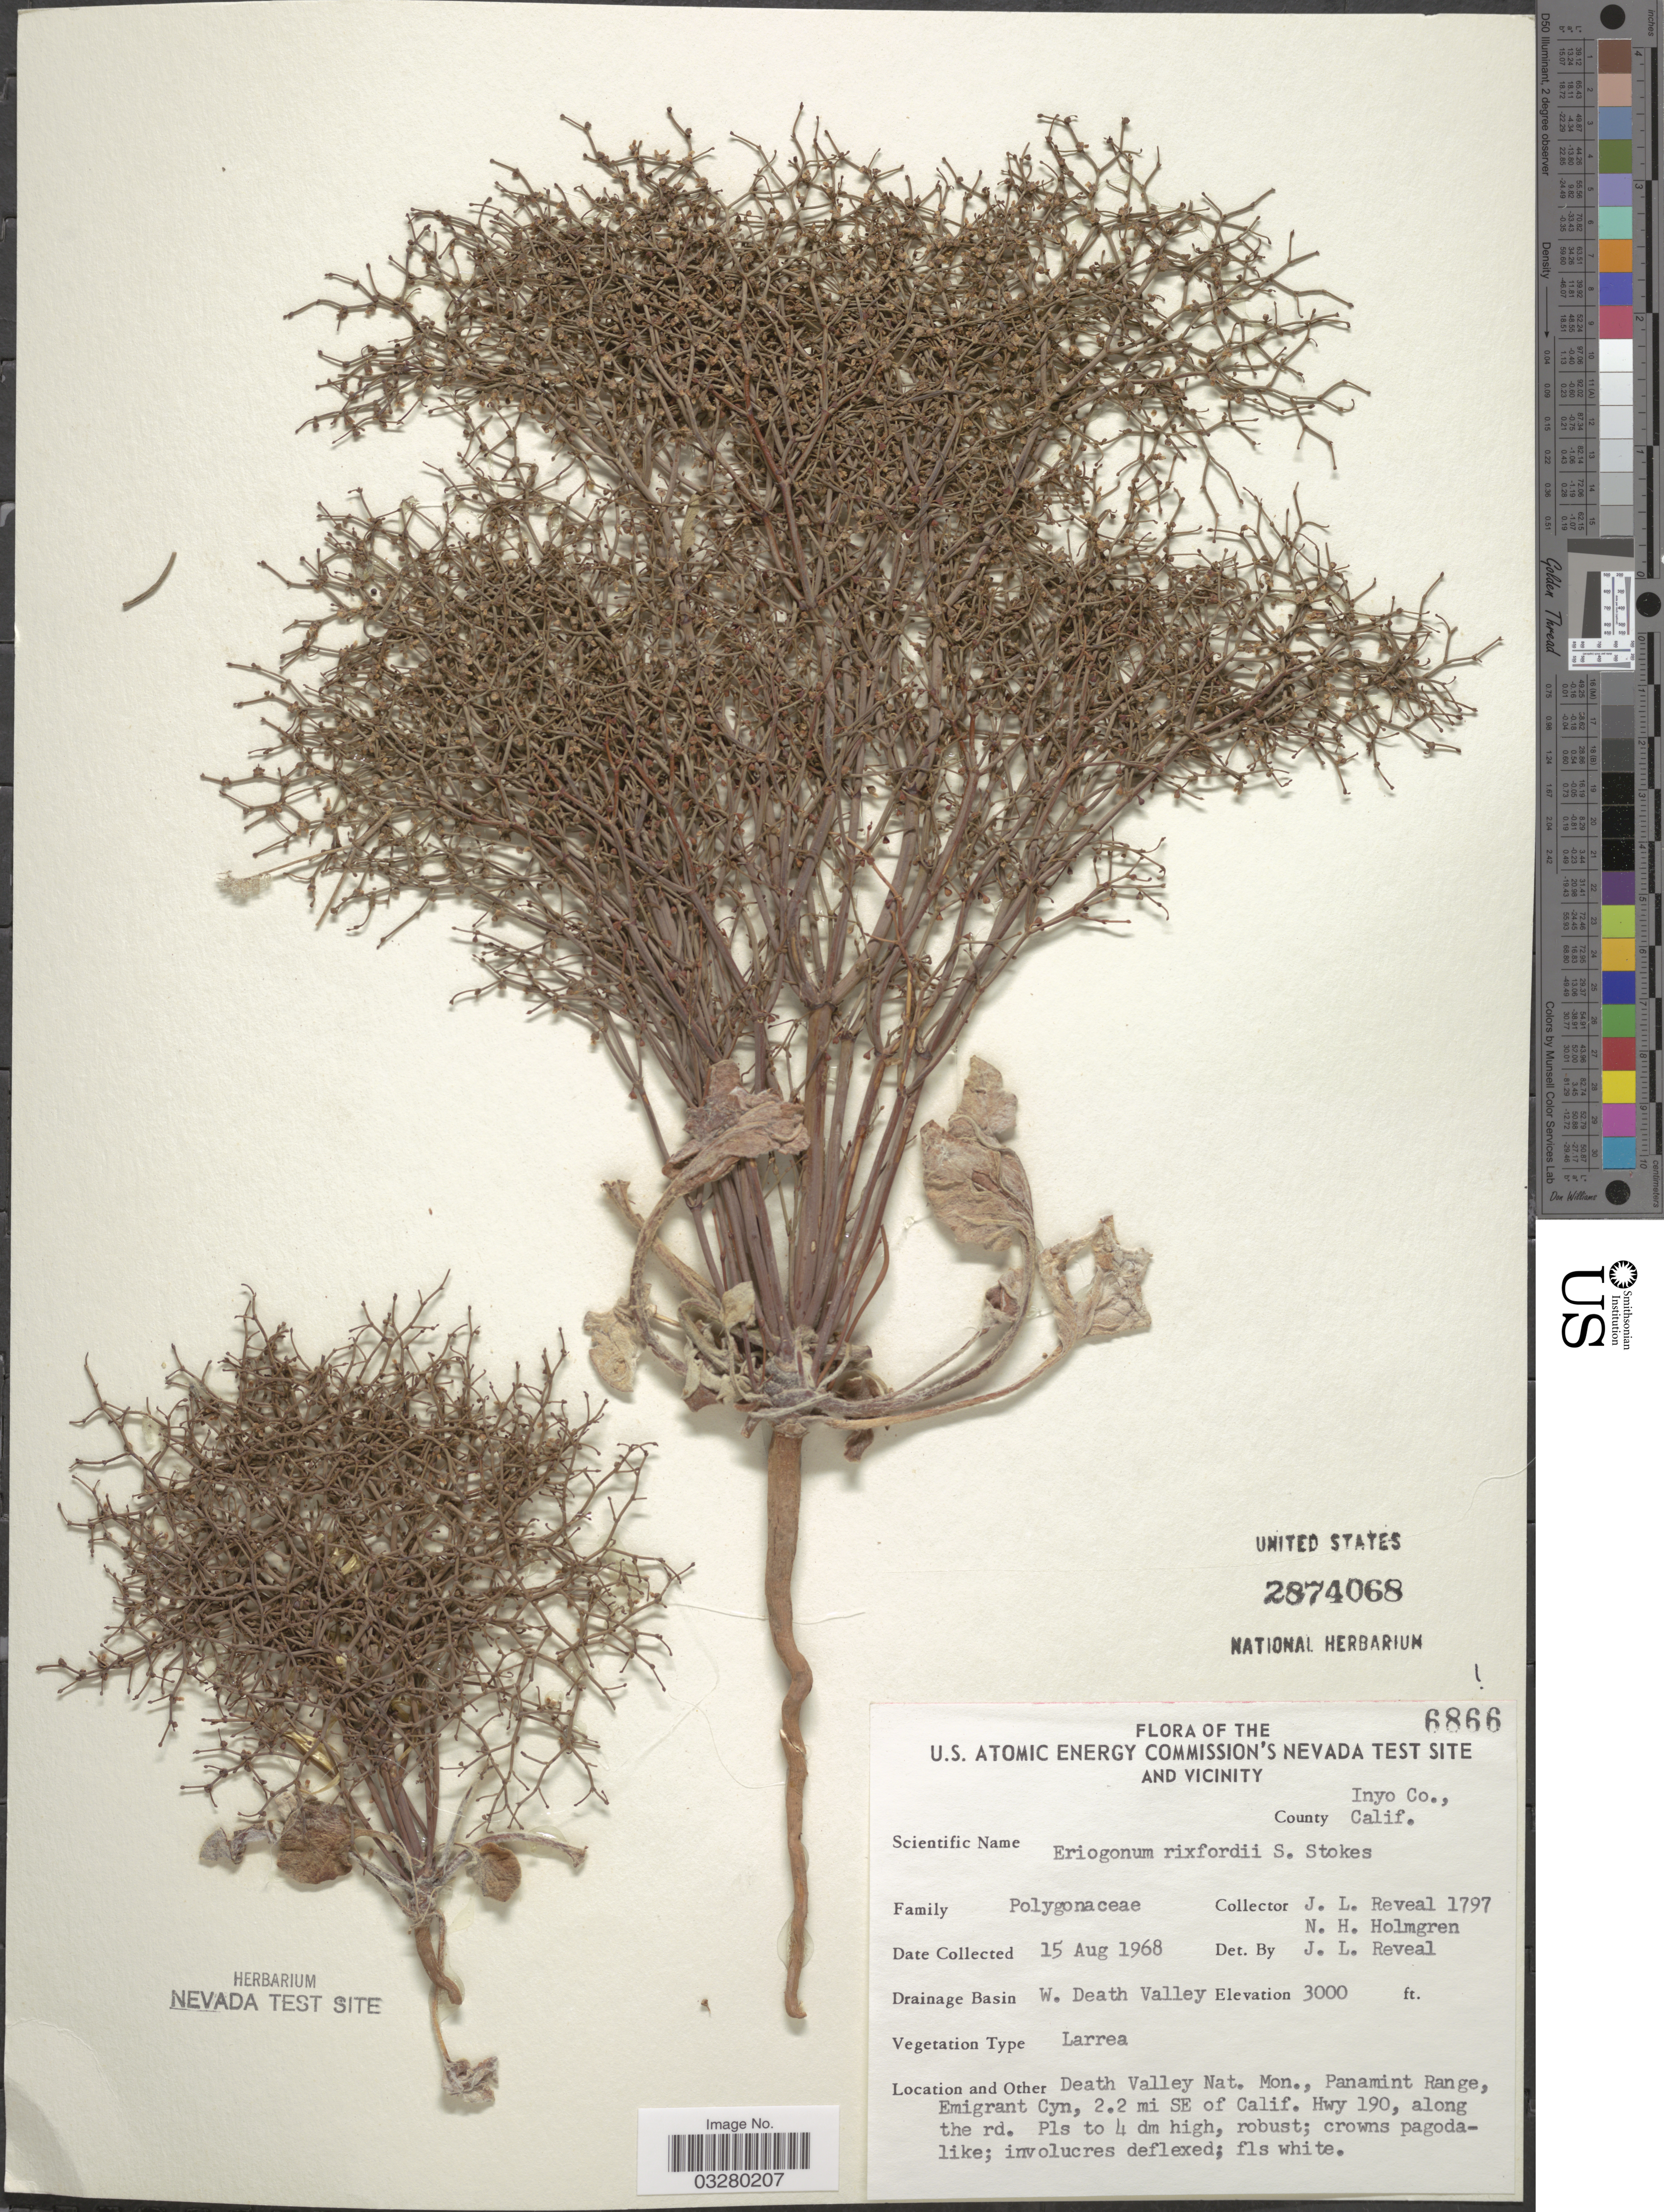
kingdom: Plantae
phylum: Tracheophyta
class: Magnoliopsida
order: Caryophyllales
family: Polygonaceae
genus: Eriogonum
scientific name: Eriogonum rixfordii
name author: S. Stokes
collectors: J. L. Reveal & N. H. Holmgren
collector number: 1797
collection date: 1968-08-15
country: United States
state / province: California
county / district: Inyo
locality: U.S. Atomic Energy Commission's Nevada Test Site and Vicinity. Inyo Co. Drainage Basin W. Death Valley. Death Valley Nat. Mon., Panamint Range, Emigrant Cyn, 2.2 mi SE of Calif. Hwy 190, along the rd.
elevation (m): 914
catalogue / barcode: US 2874068